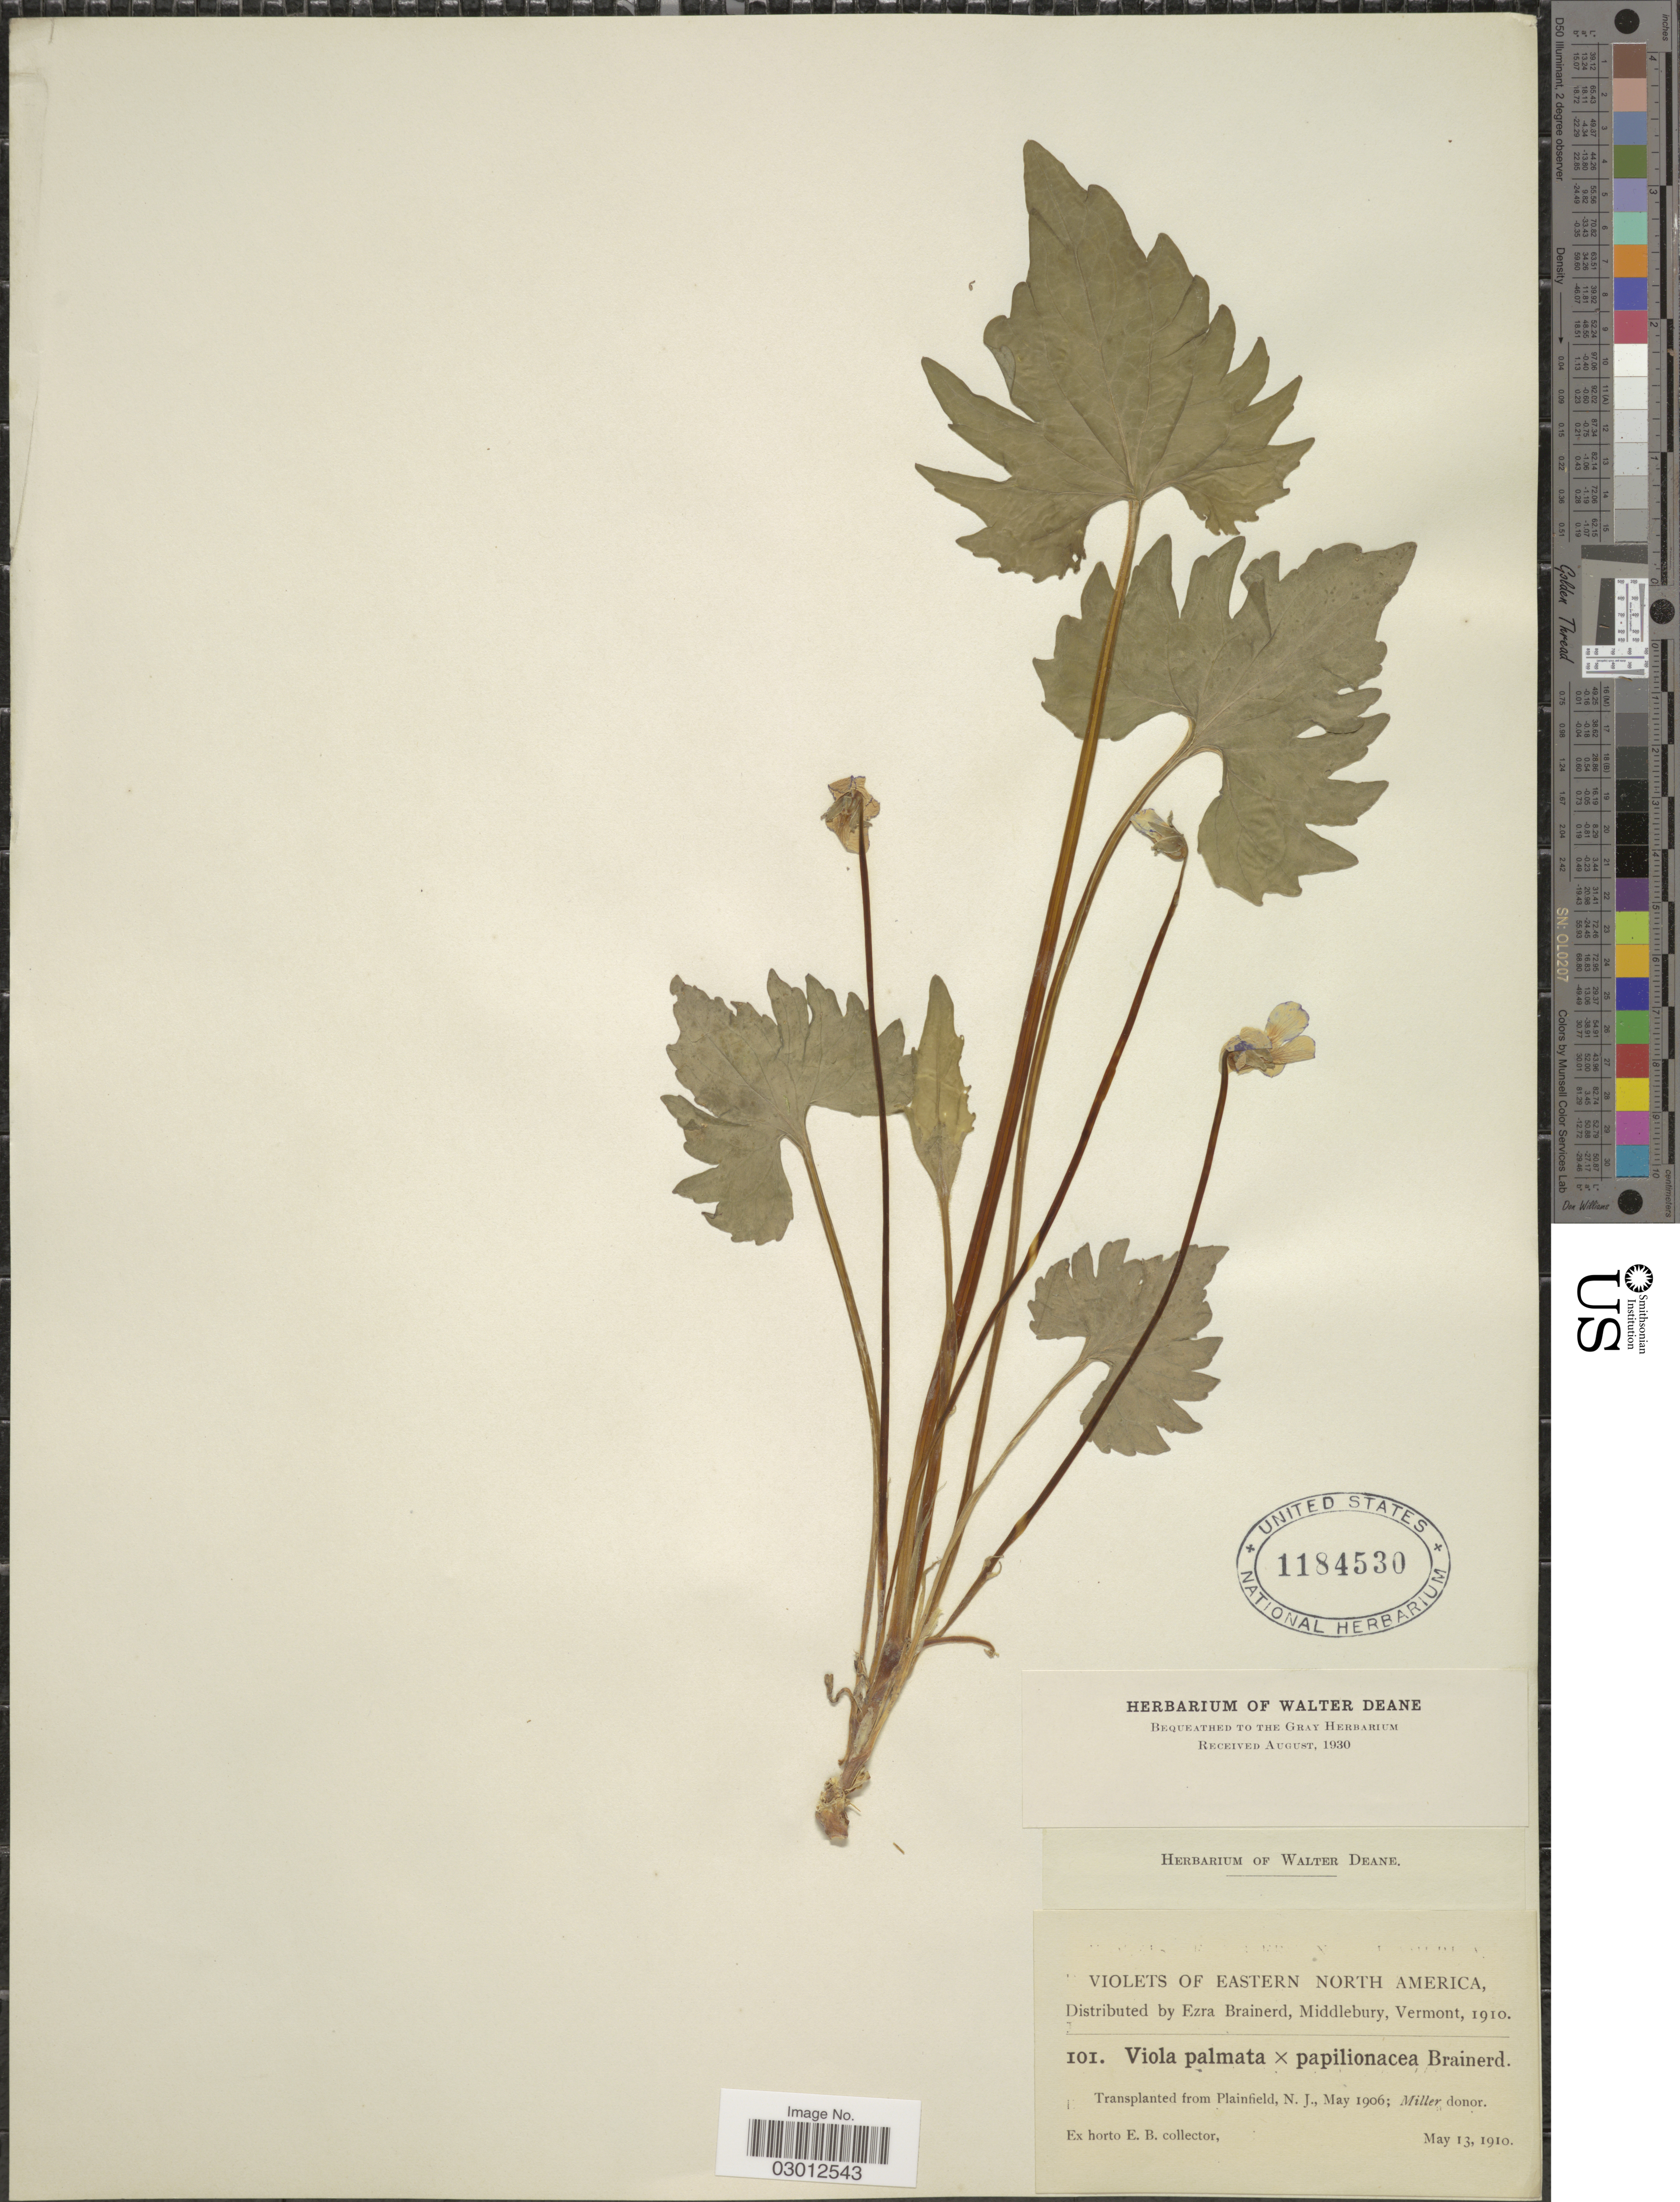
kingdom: Plantae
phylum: Tracheophyta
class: Magnoliopsida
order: Malpighiales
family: Violaceae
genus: Viola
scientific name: Viola palmata x V. papilionacea Pursh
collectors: ex herb. Ezra Brainerd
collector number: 101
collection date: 1910-05-13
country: United States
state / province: New Jersey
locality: Eastern North America. Transplanted from Plainfield, N. J.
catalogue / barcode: US 1184530